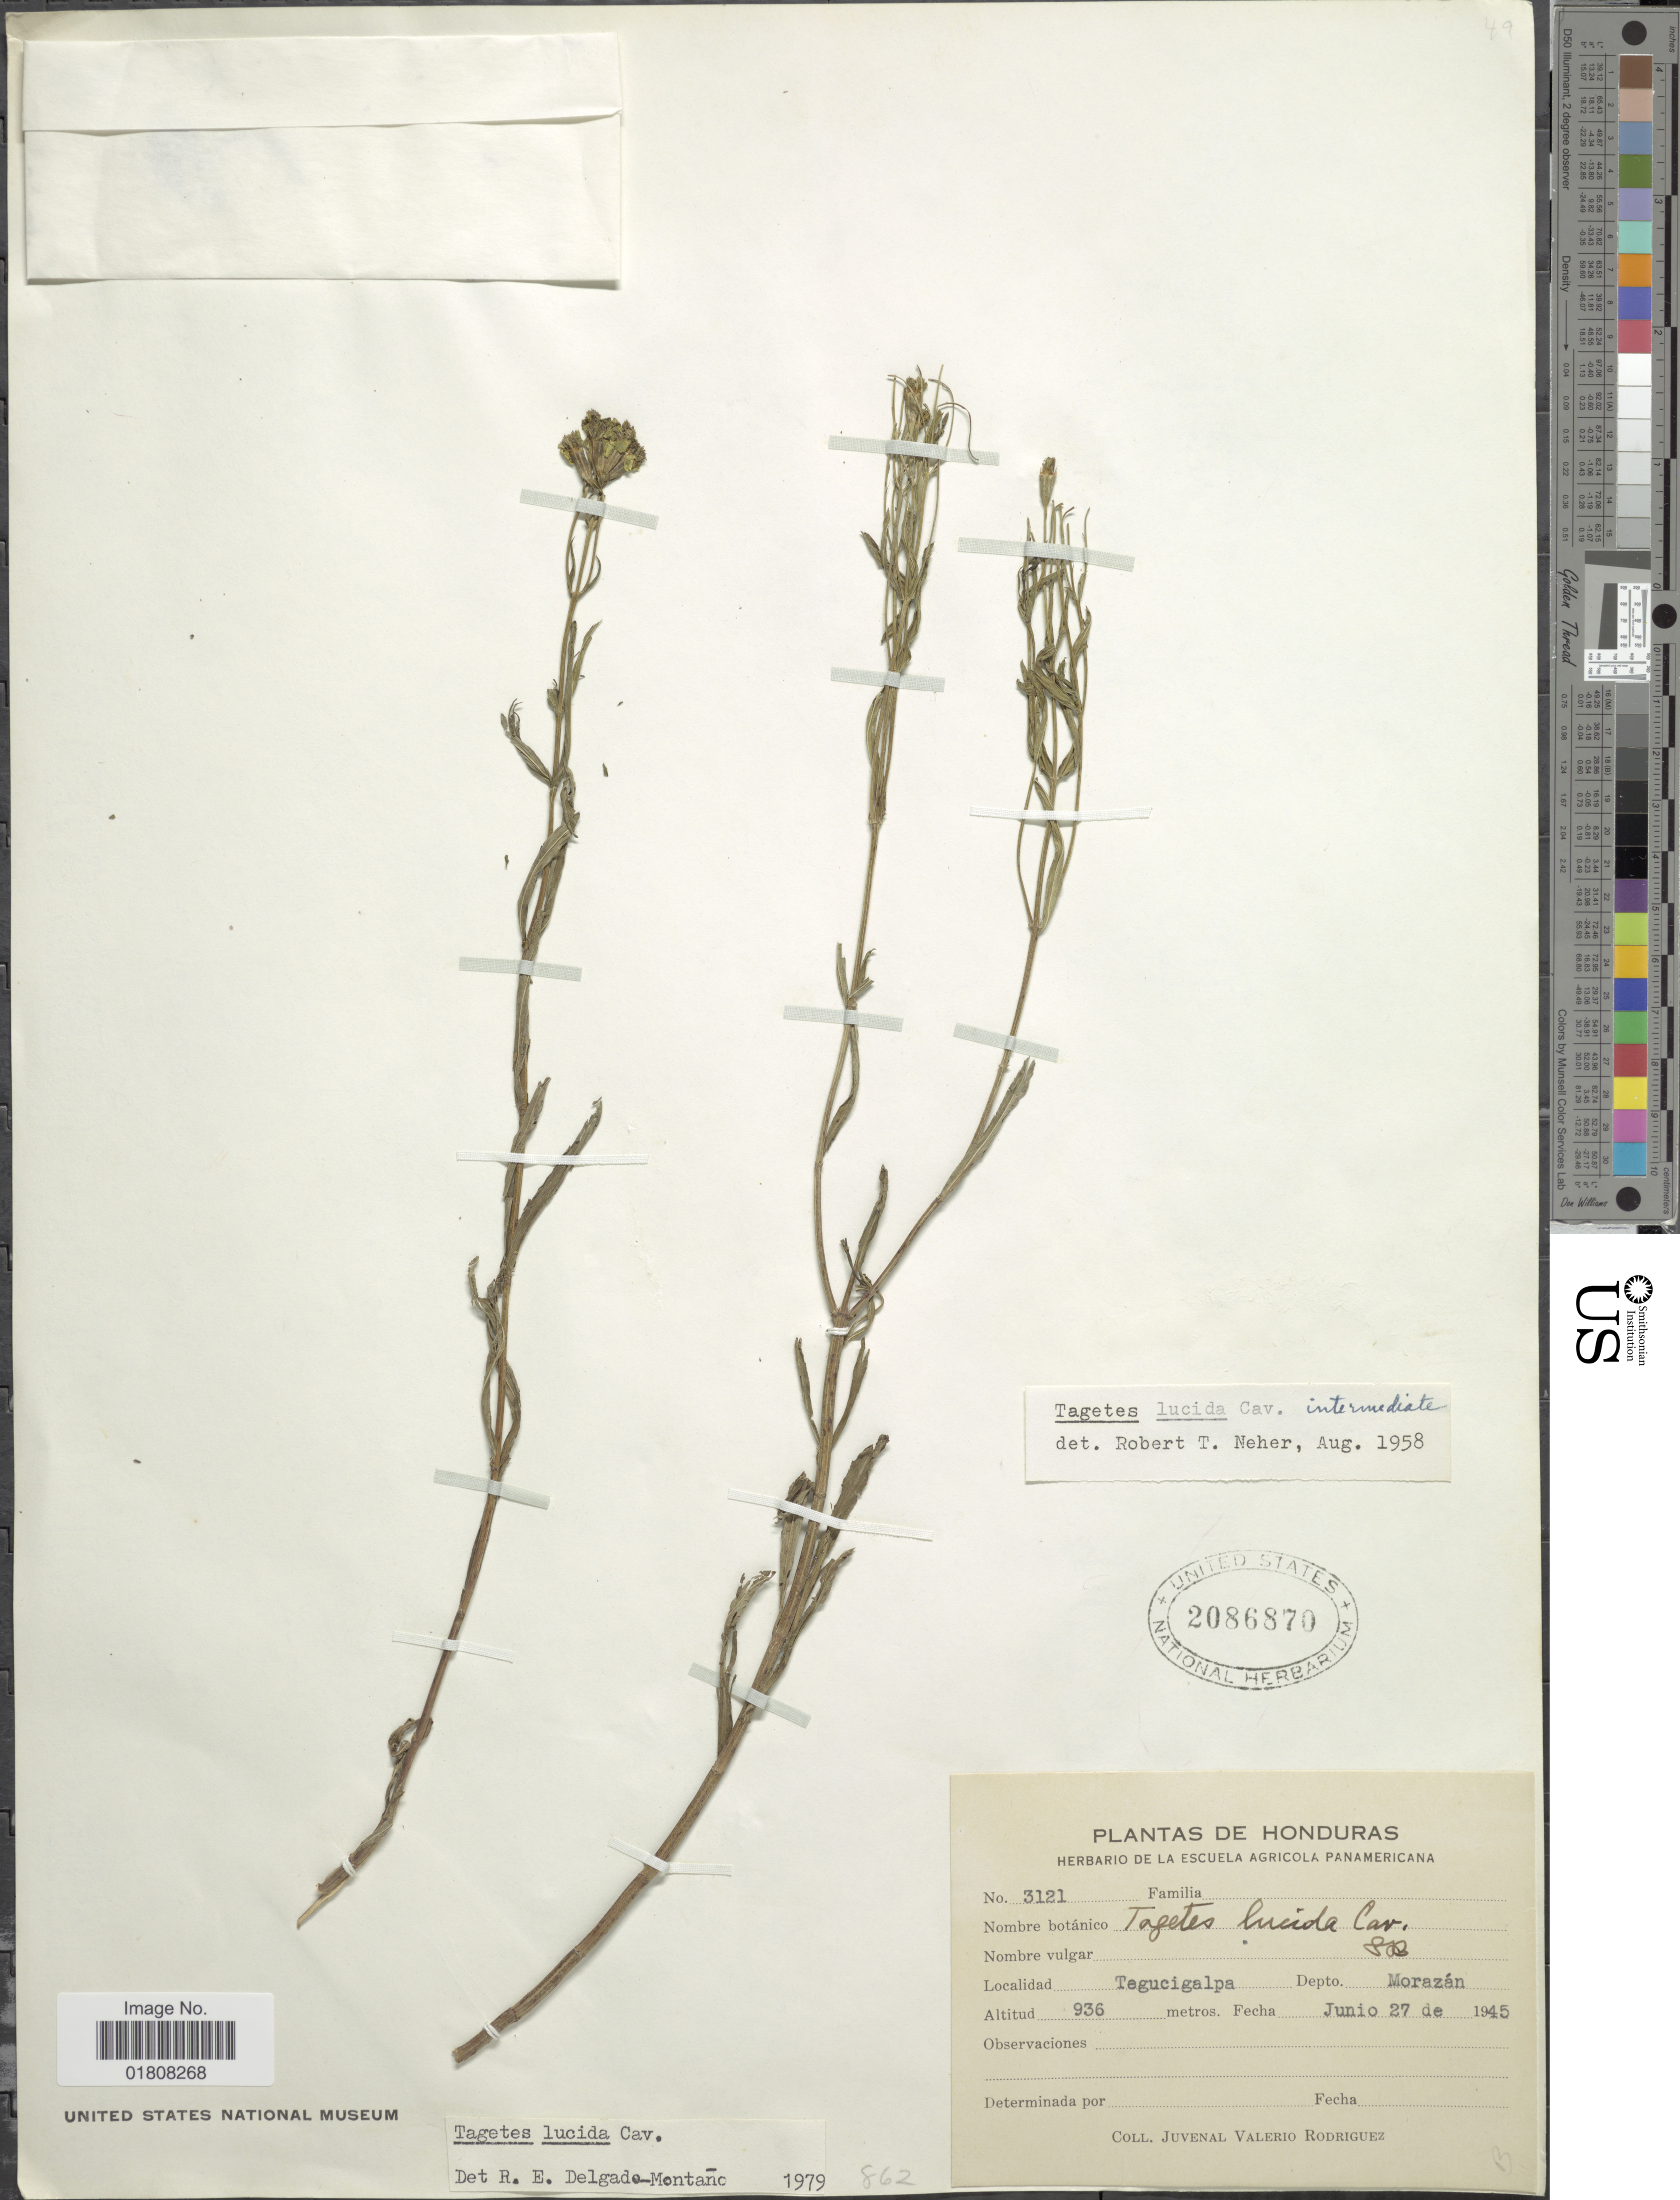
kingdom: Plantae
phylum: Tracheophyta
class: Magnoliopsida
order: Asterales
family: Asteraceae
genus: Tagetes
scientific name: Tagetes lucida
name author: Cav.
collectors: J. Rodriguez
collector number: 3121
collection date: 1945-06-27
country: Honduras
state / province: Fco. Morazán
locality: Tegucigalpa, Depto. Morazan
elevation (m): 936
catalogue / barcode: US 2086870